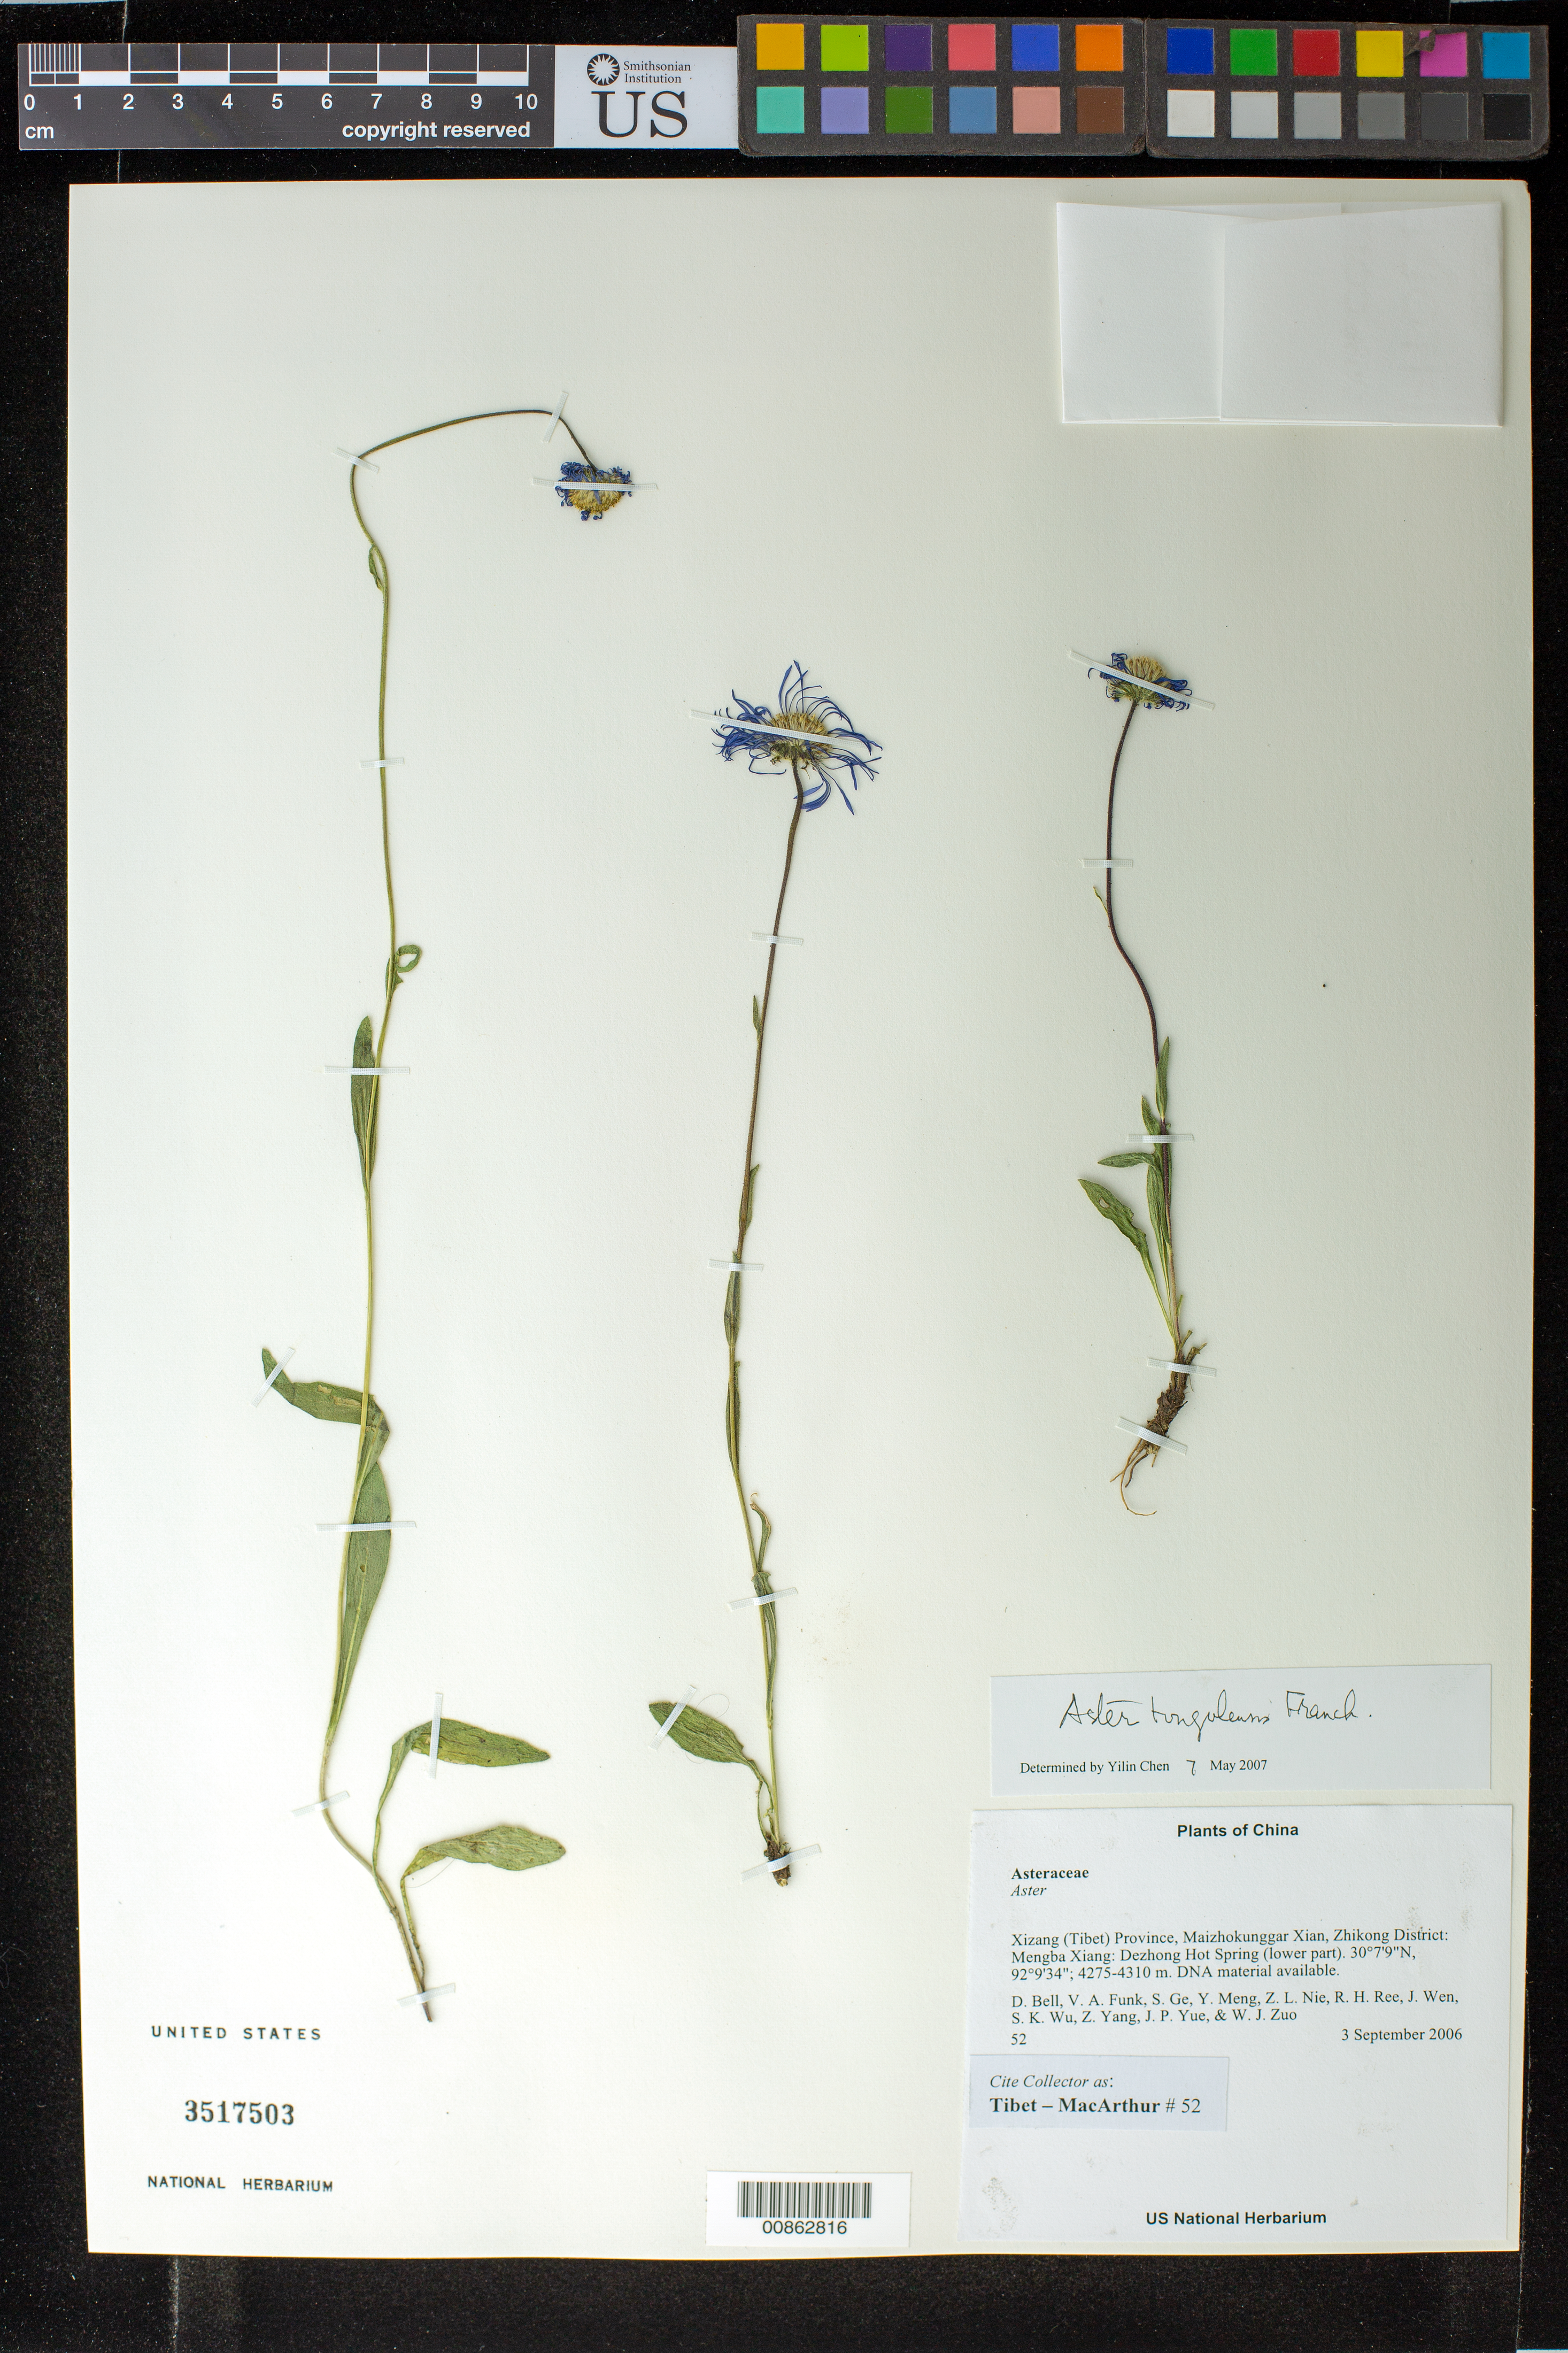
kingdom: Plantae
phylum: Tracheophyta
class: Magnoliopsida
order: Asterales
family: Asteraceae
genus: Aster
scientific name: Aster tongolensis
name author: Franch.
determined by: Yilin Chen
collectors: Tibet-MacArthur, D. A. Bell, V. Funk, S. Ge, Y. Meng, Z. Nie, R. Ree, J. Wen, S. K. Wu, Z. Yang, J. Yue & W. Zuo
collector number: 52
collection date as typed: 03 Sep 2006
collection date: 2006-09-03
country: China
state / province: Xizang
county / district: Maizhokunggar Xian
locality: Zhikong District: Mengba Xiang:Dezhong Hot Spring (lower part).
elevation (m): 4275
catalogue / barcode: US 3517503